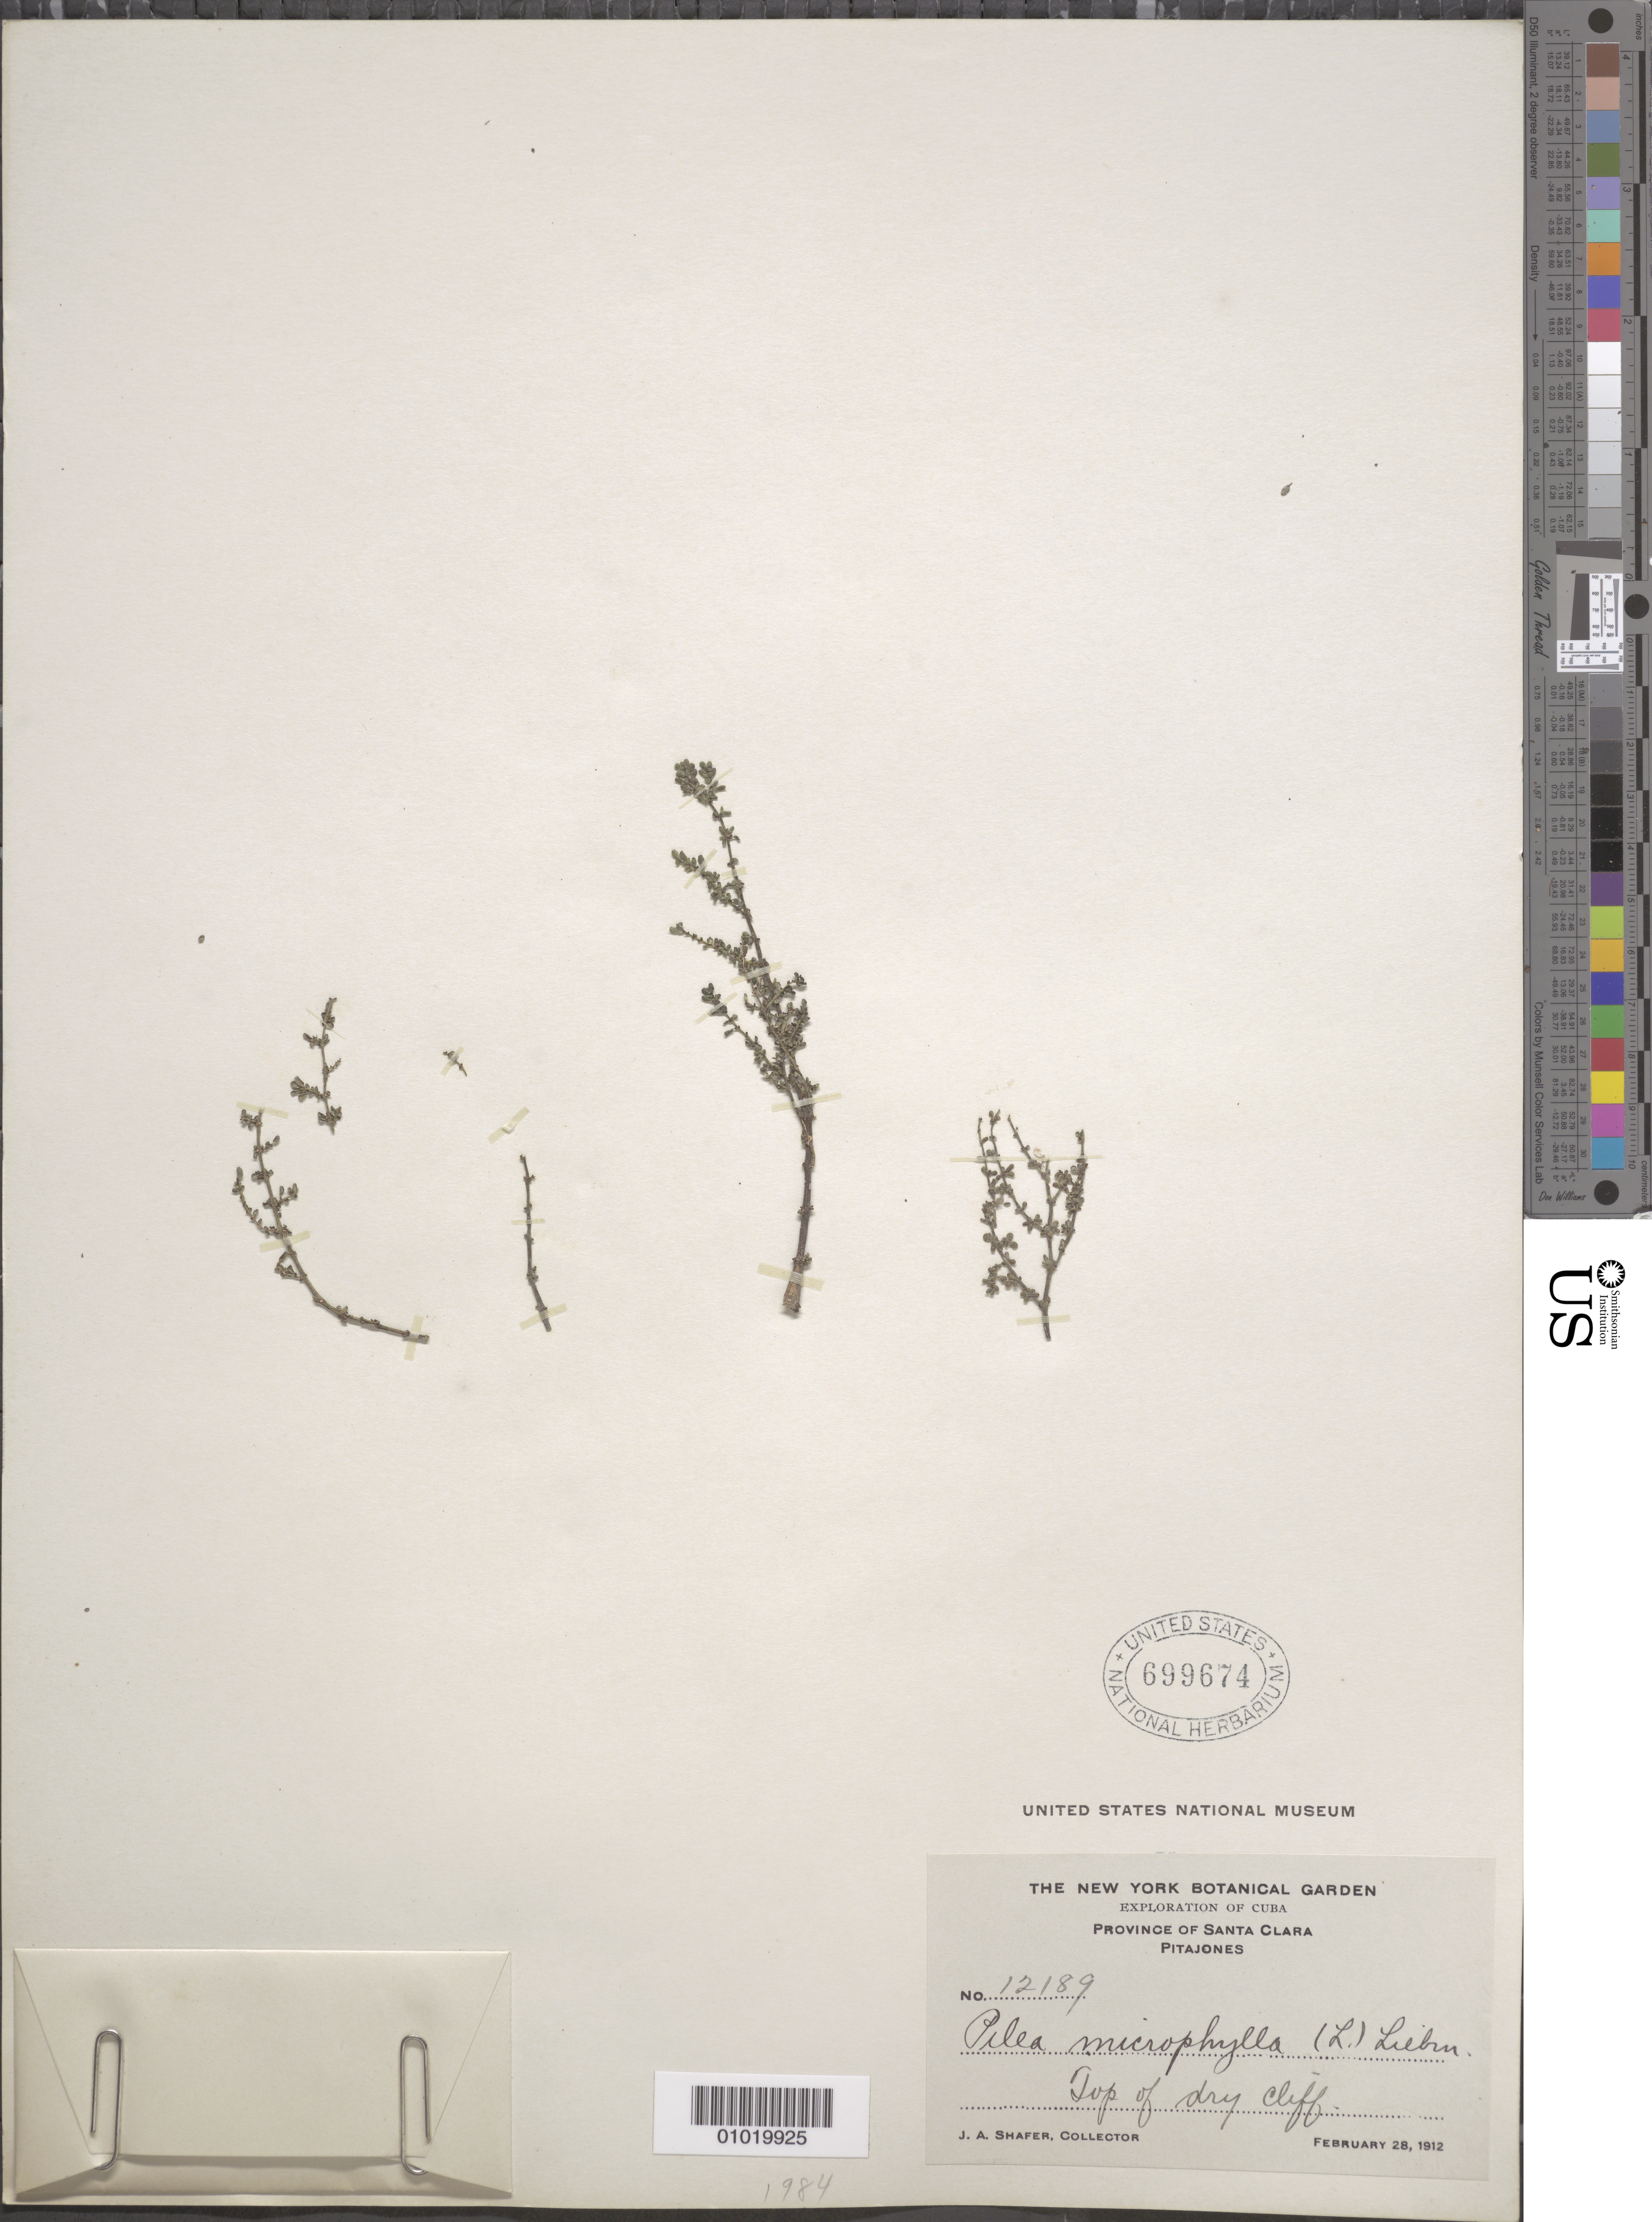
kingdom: Plantae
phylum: Tracheophyta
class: Magnoliopsida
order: Rosales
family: Urticaceae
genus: Pilea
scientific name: Pilea microphylla var. microphylla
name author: (L.) Liebm.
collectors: J. A. Shafer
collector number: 12189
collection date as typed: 28 Feb 1912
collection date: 1912-02-28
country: Cuba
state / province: Ciego de Ávila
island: Cuba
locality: Province of Santa Clara, Pitajones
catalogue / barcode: US 699674